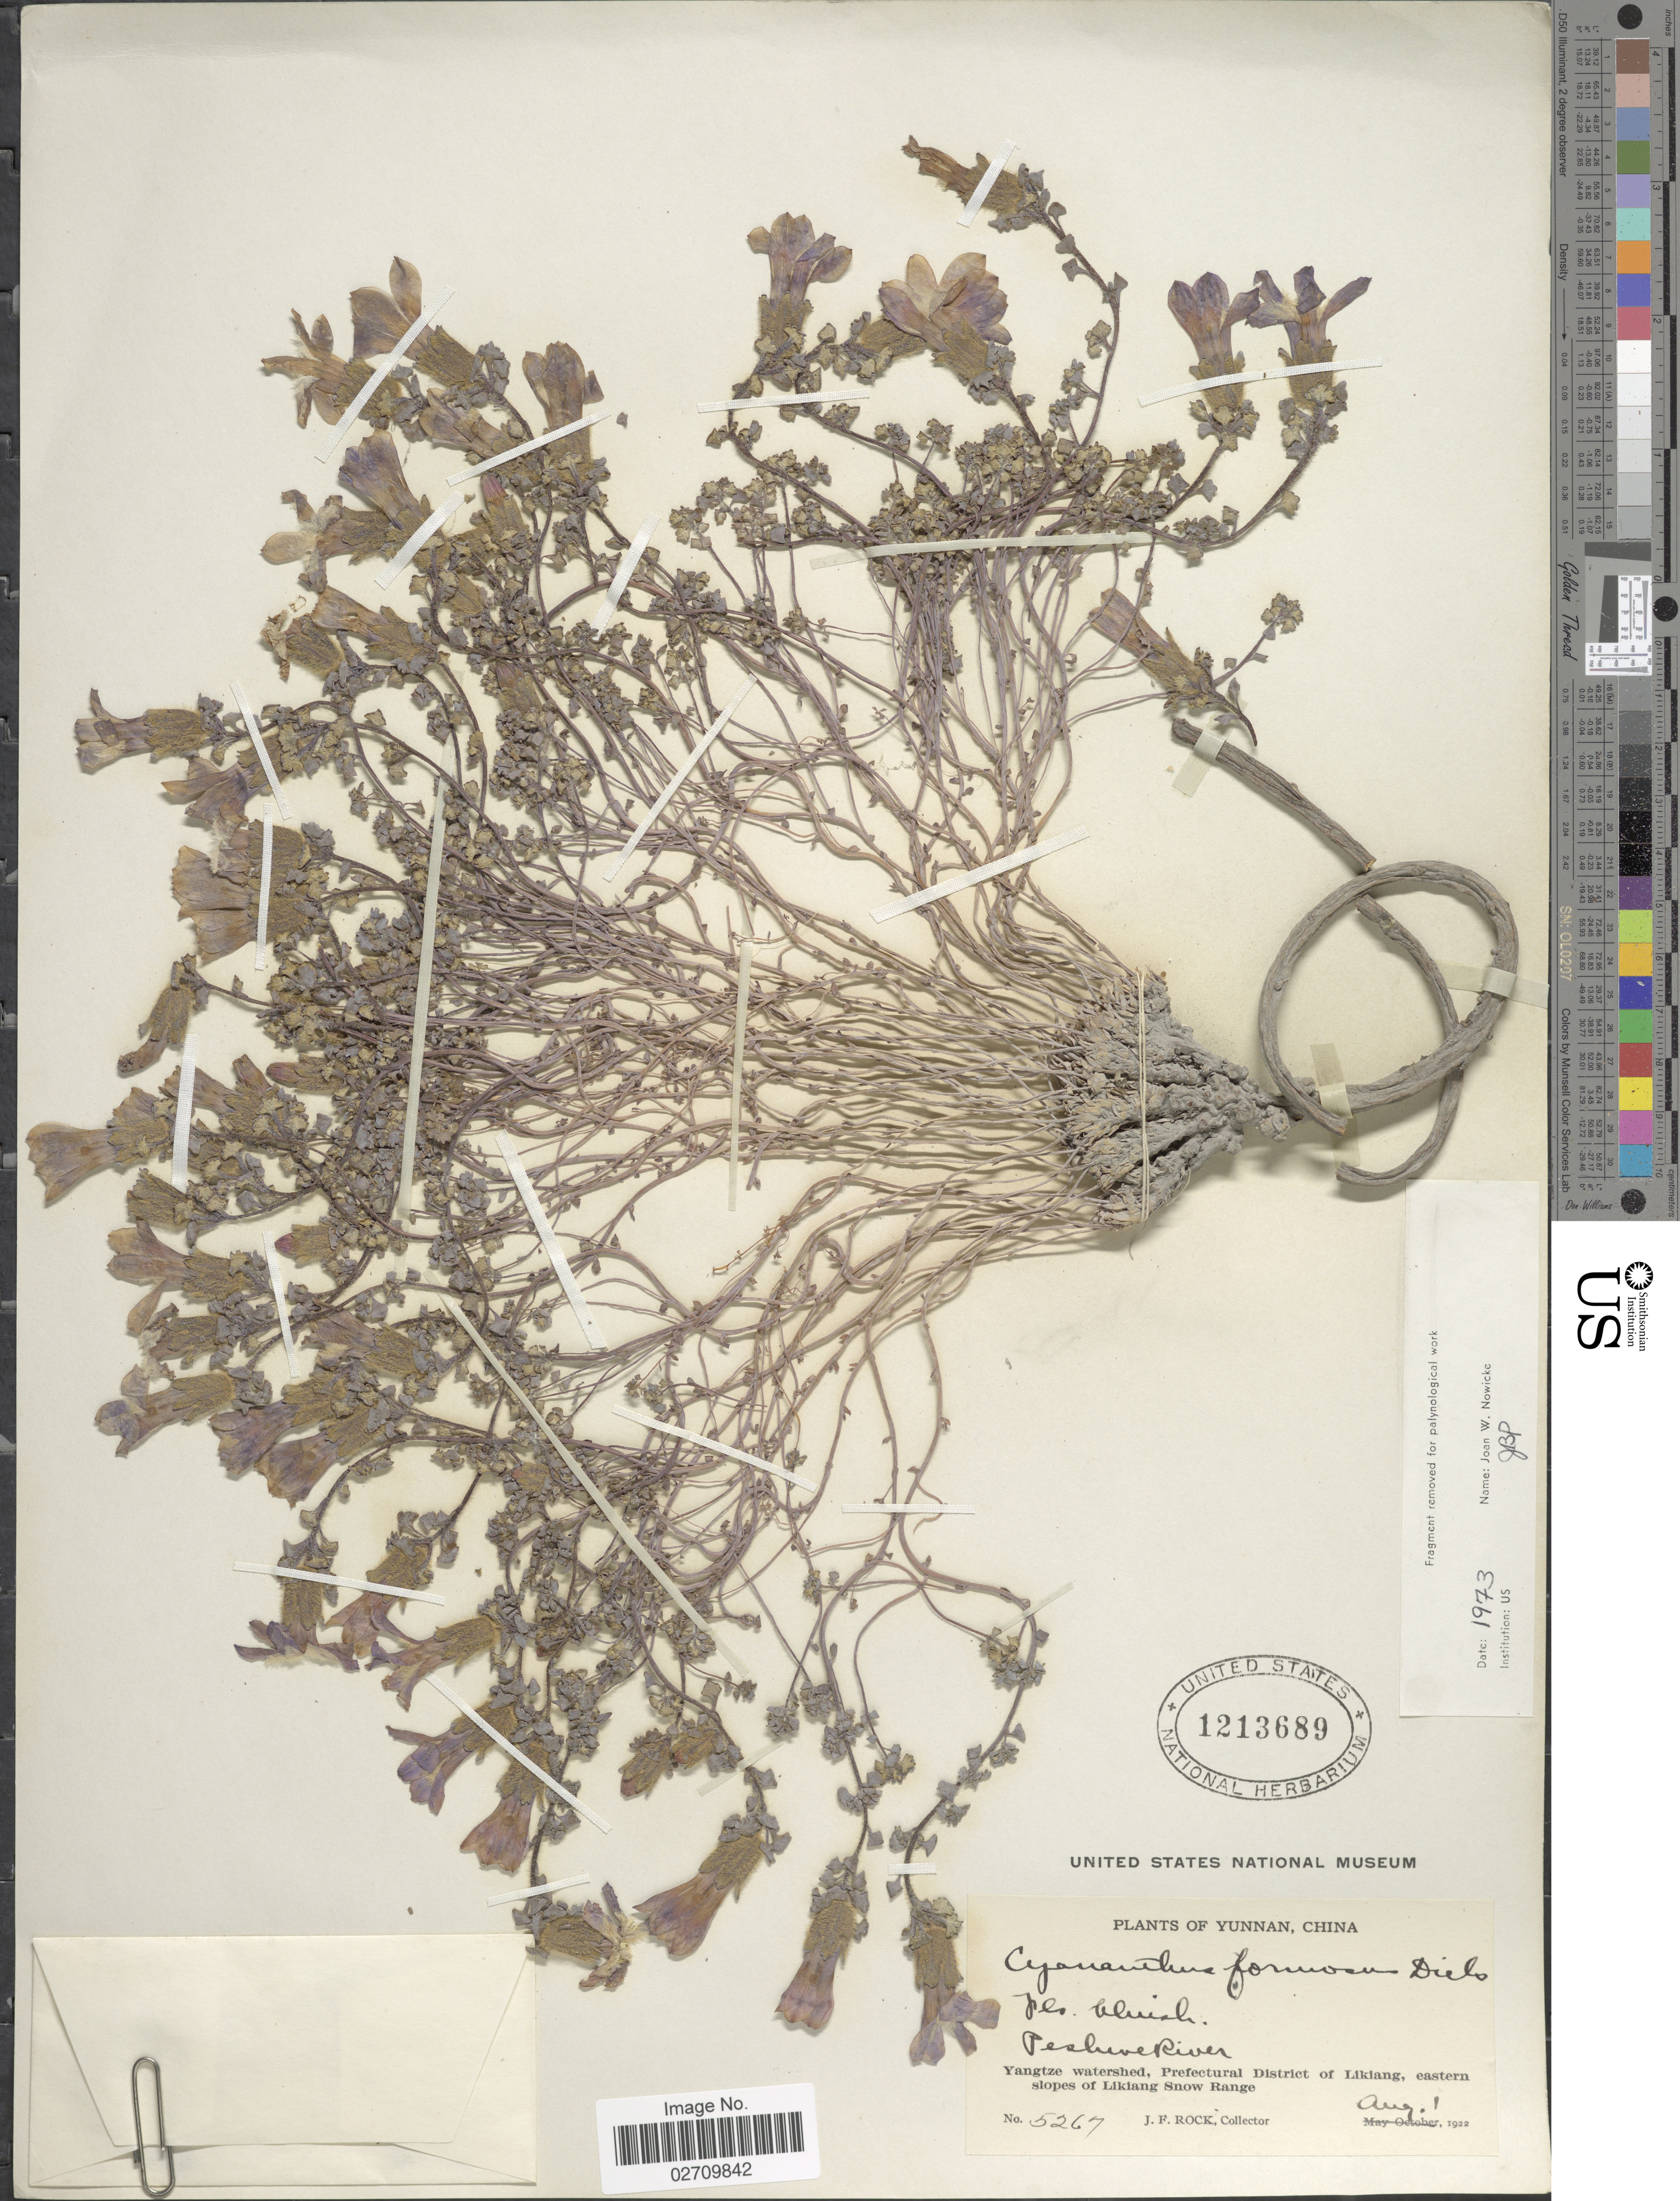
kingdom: Plantae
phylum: Tracheophyta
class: Magnoliopsida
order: Asterales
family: Campanulaceae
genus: Cyananthus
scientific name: Cyananthus formosus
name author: Diels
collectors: J. F. Rock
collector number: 5267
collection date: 1922-08-01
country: China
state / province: Yunnan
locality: Peshive River, Yangtze watershed, Prefectural District of Likiang, eastern slopes of Likiang Snow Range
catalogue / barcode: US 1213689